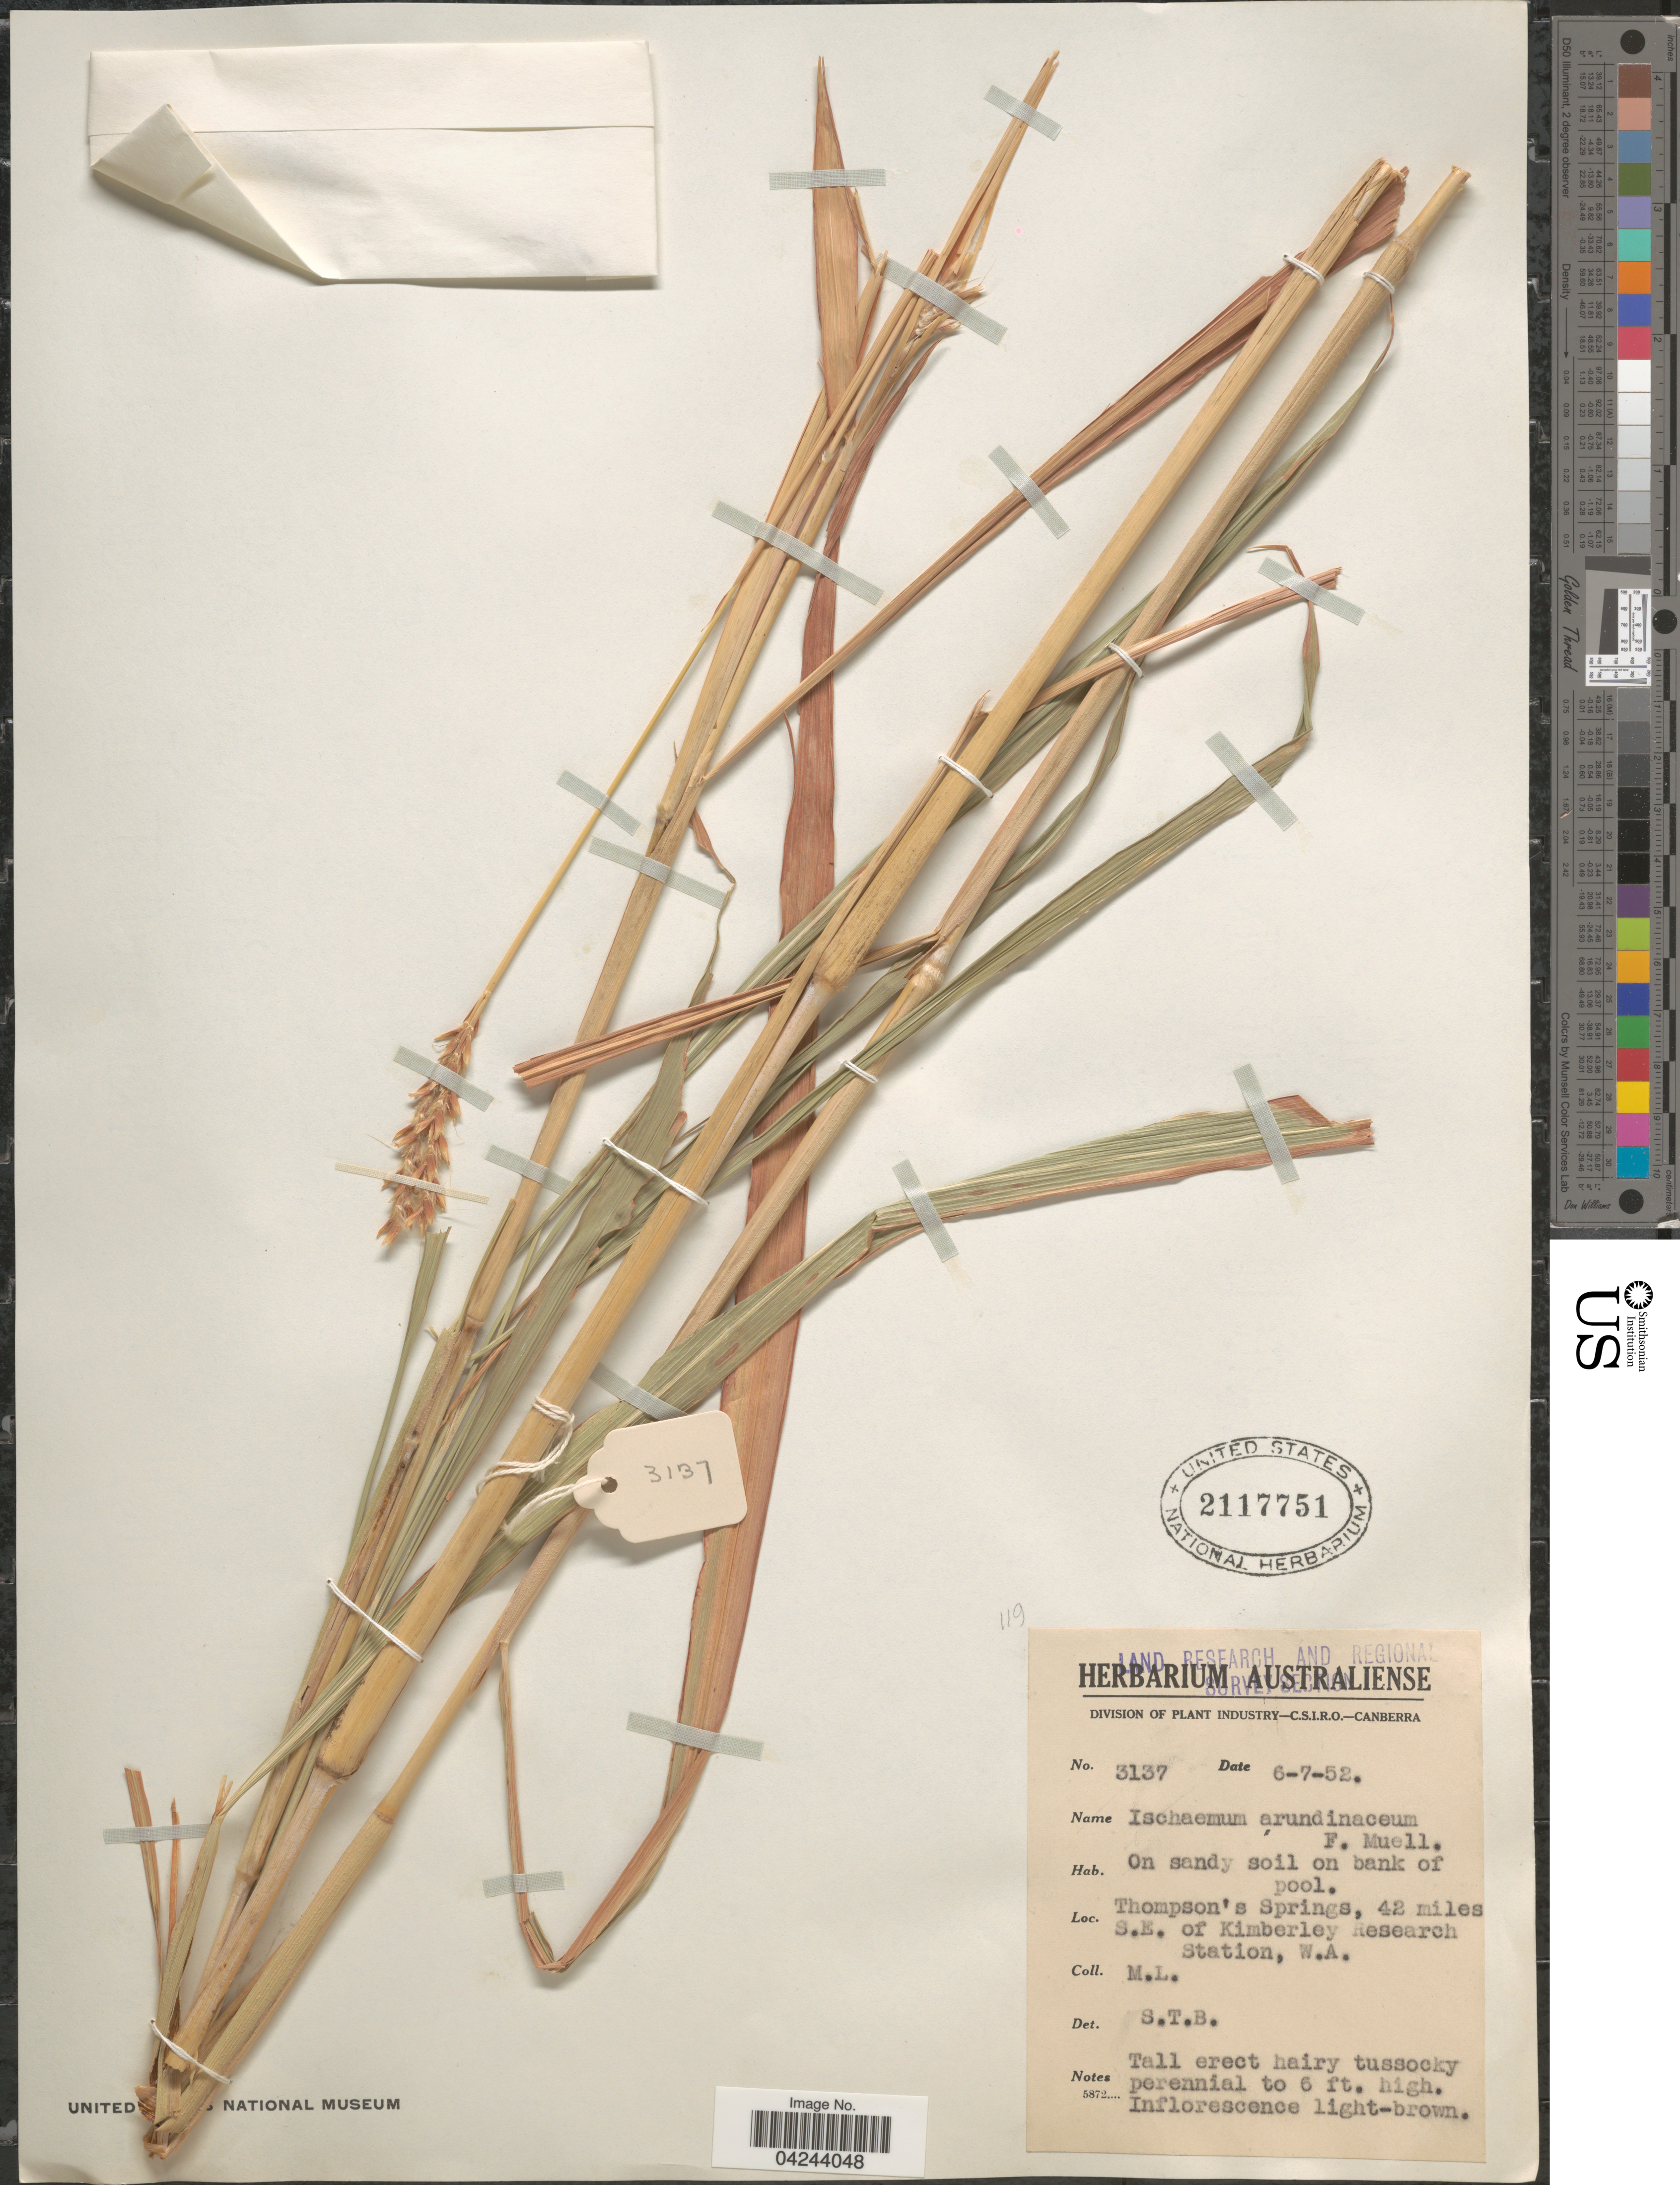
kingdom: Plantae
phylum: Tracheophyta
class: Liliopsida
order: Poales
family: Poaceae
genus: Ischaemum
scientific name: Ischaemum australe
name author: R. Br.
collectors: M. L.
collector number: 3137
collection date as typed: Transcribed d/m/y: 6/7/52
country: Australia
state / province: Western Australia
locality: Land Research and Regional Survey Section. Thompson's Springs, 42 miles S.E. of Kimberley Research Station, W.A.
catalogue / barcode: US 2117751